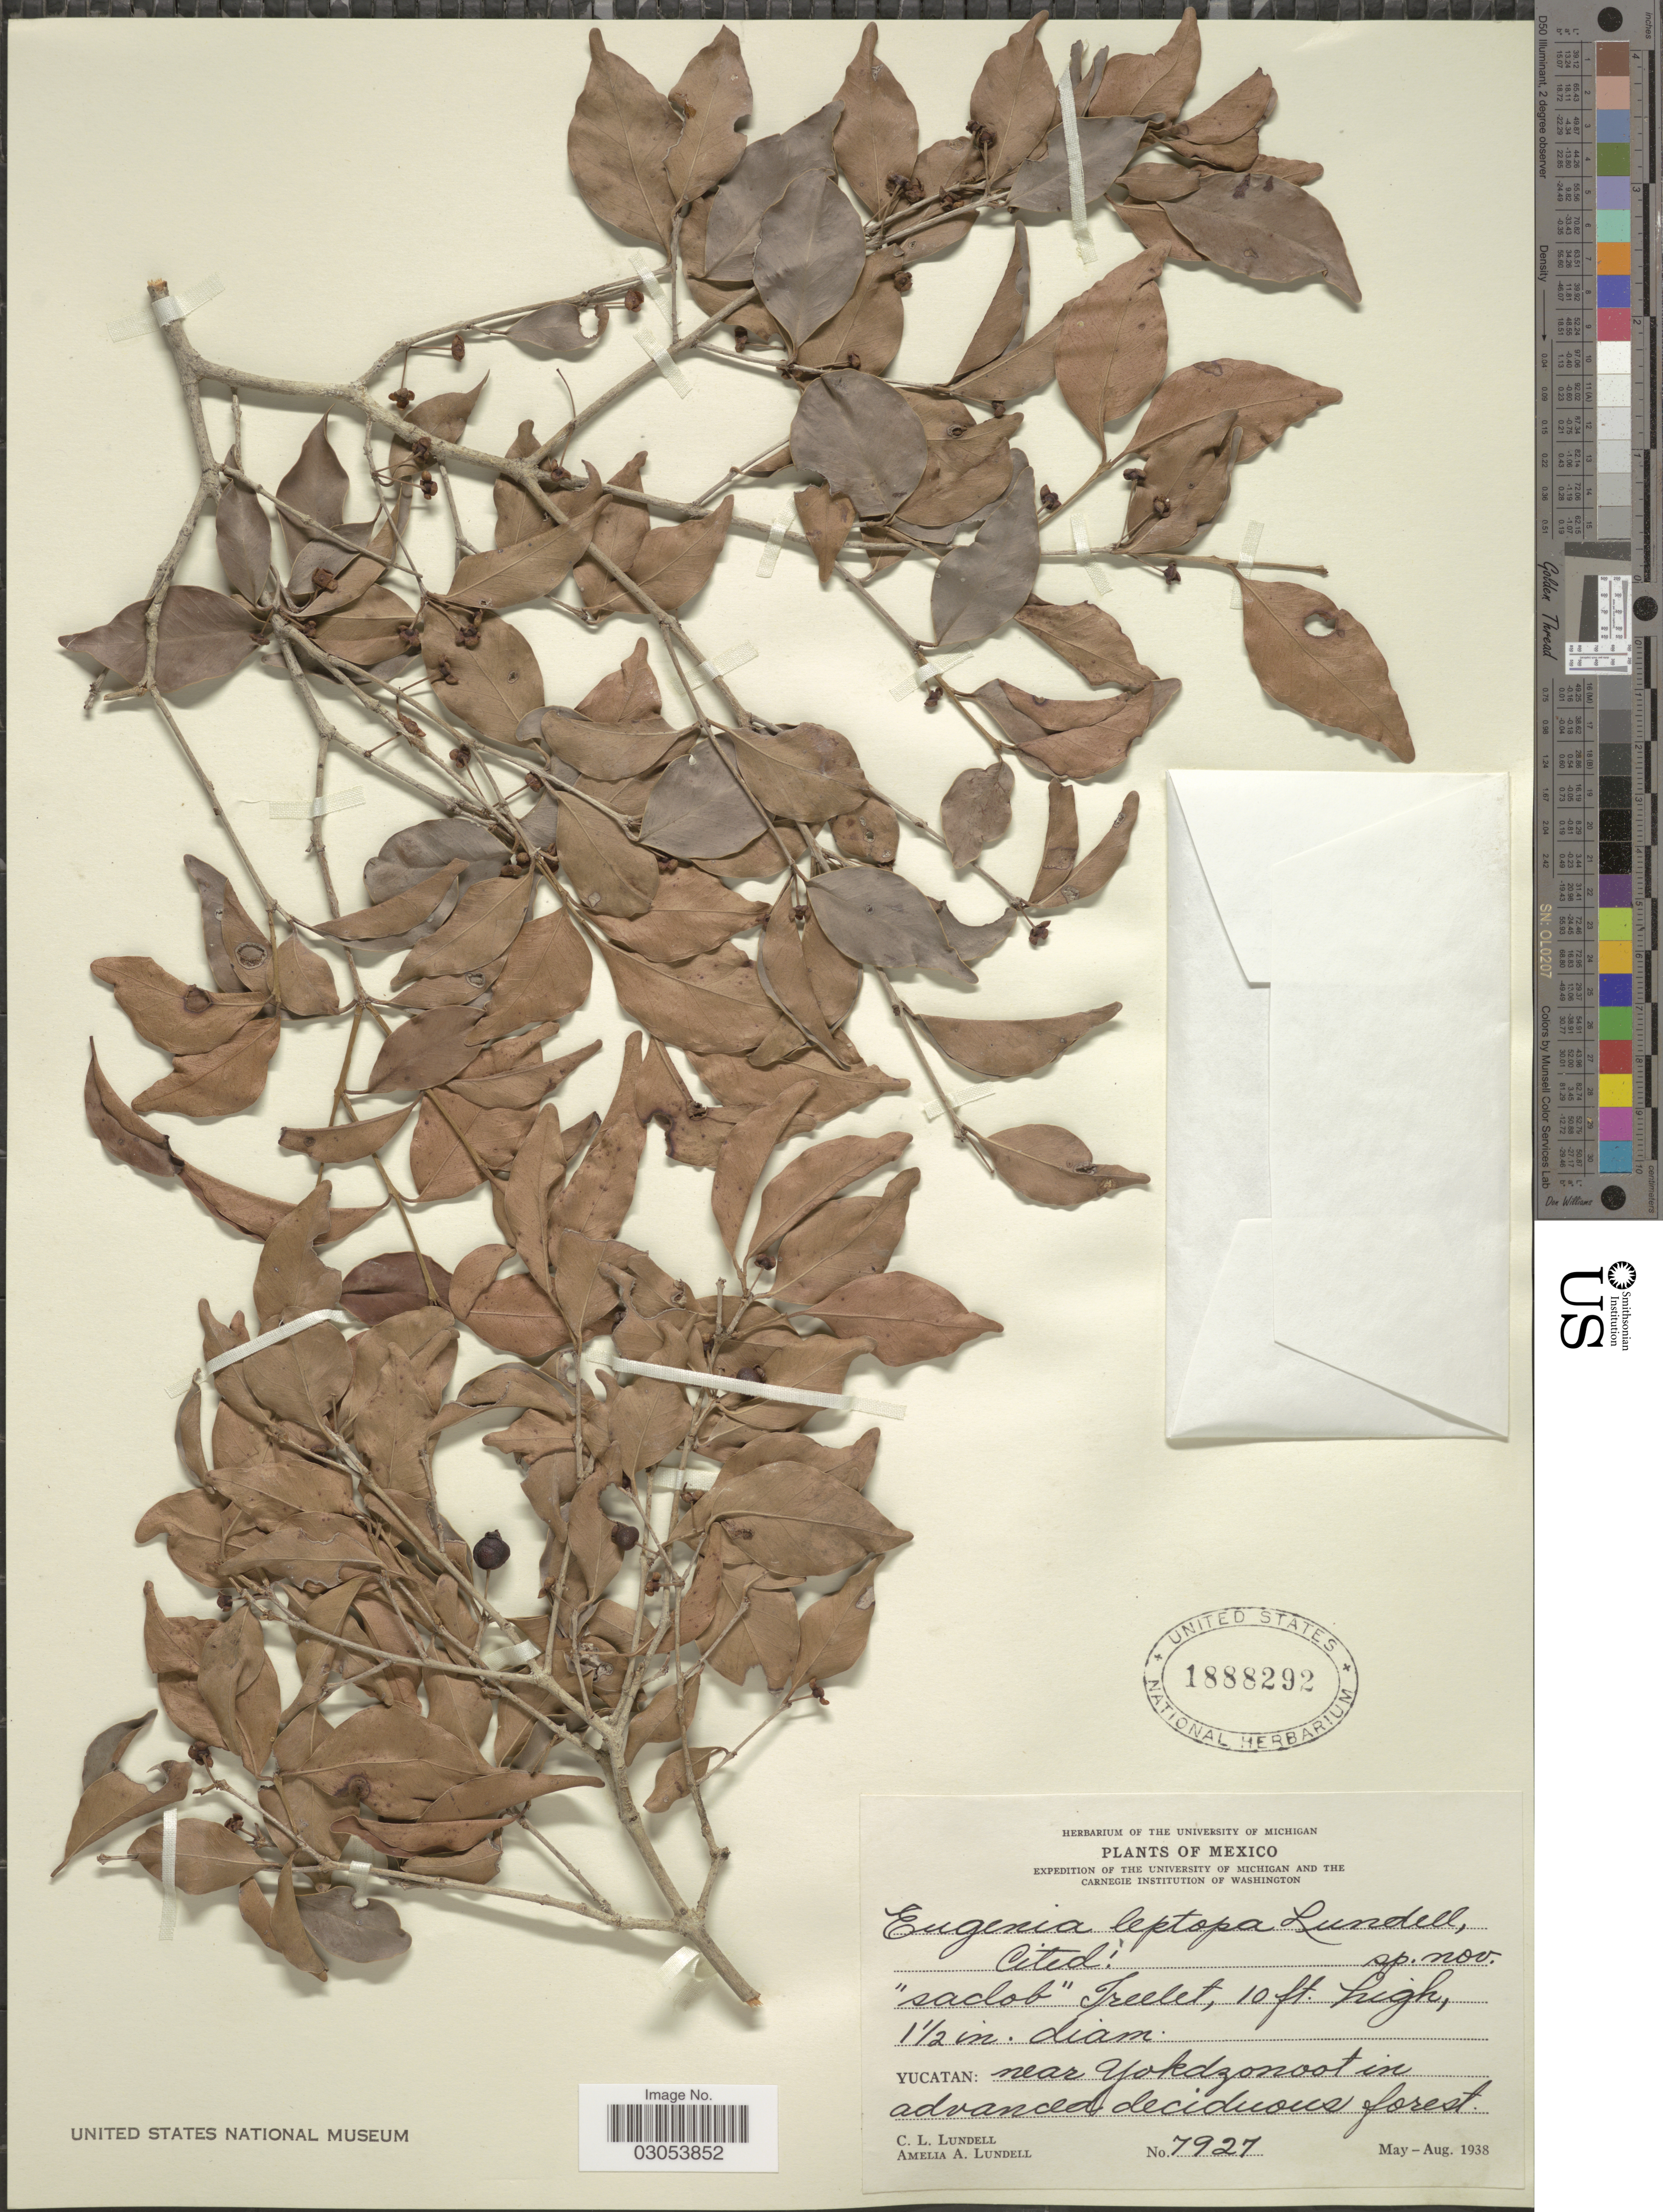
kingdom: Plantae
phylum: Tracheophyta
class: Magnoliopsida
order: Myrtales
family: Myrtaceae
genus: Eugenia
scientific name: Eugenia leptopa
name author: Lundell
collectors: C. L. Lundell & A. A. Lundell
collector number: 7927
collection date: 1938-05/1938-08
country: Mexico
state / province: Yucatán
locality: Near Yokdzonoot.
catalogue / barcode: US 1888292